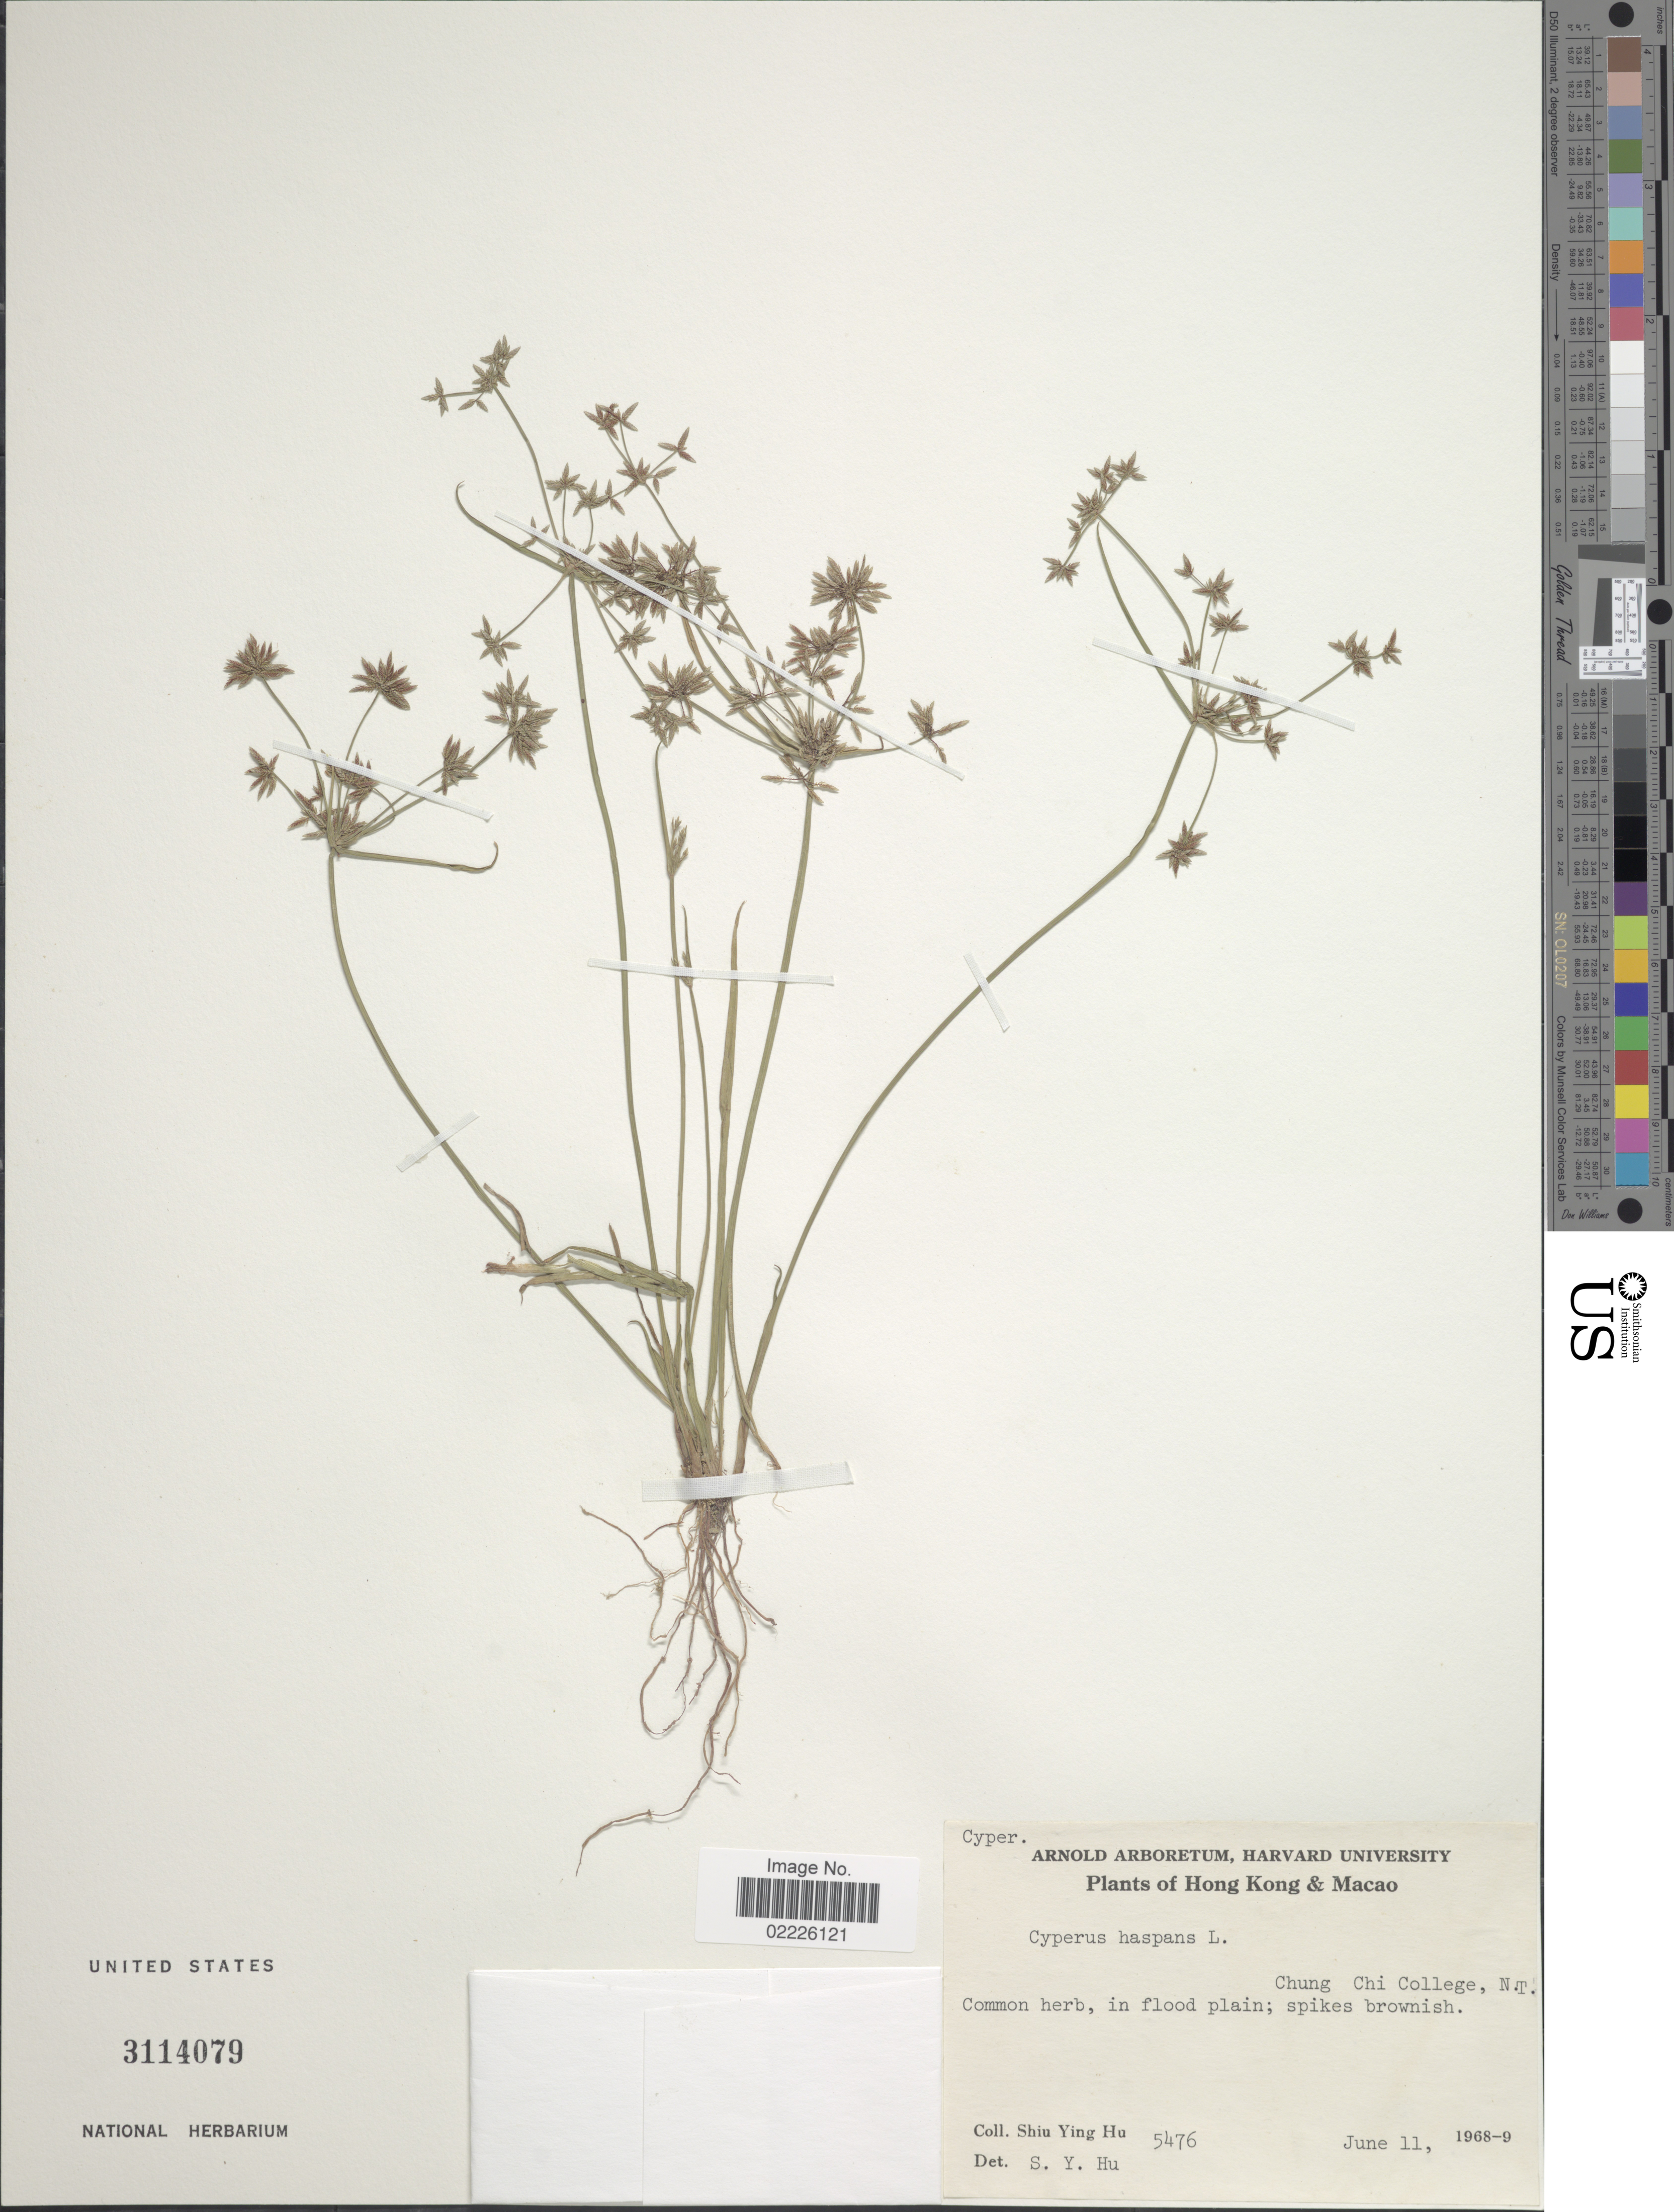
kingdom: Plantae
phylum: Tracheophyta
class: Liliopsida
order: Poales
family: Cyperaceae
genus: Cyperus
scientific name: Cyperus haspan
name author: L.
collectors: S. Y. Hu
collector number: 5476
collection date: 1968-06-11/1969-06-11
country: China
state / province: Hong Kong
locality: Hong Kong & Macao, Chung Chi College, N.T.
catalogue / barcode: US 3114079